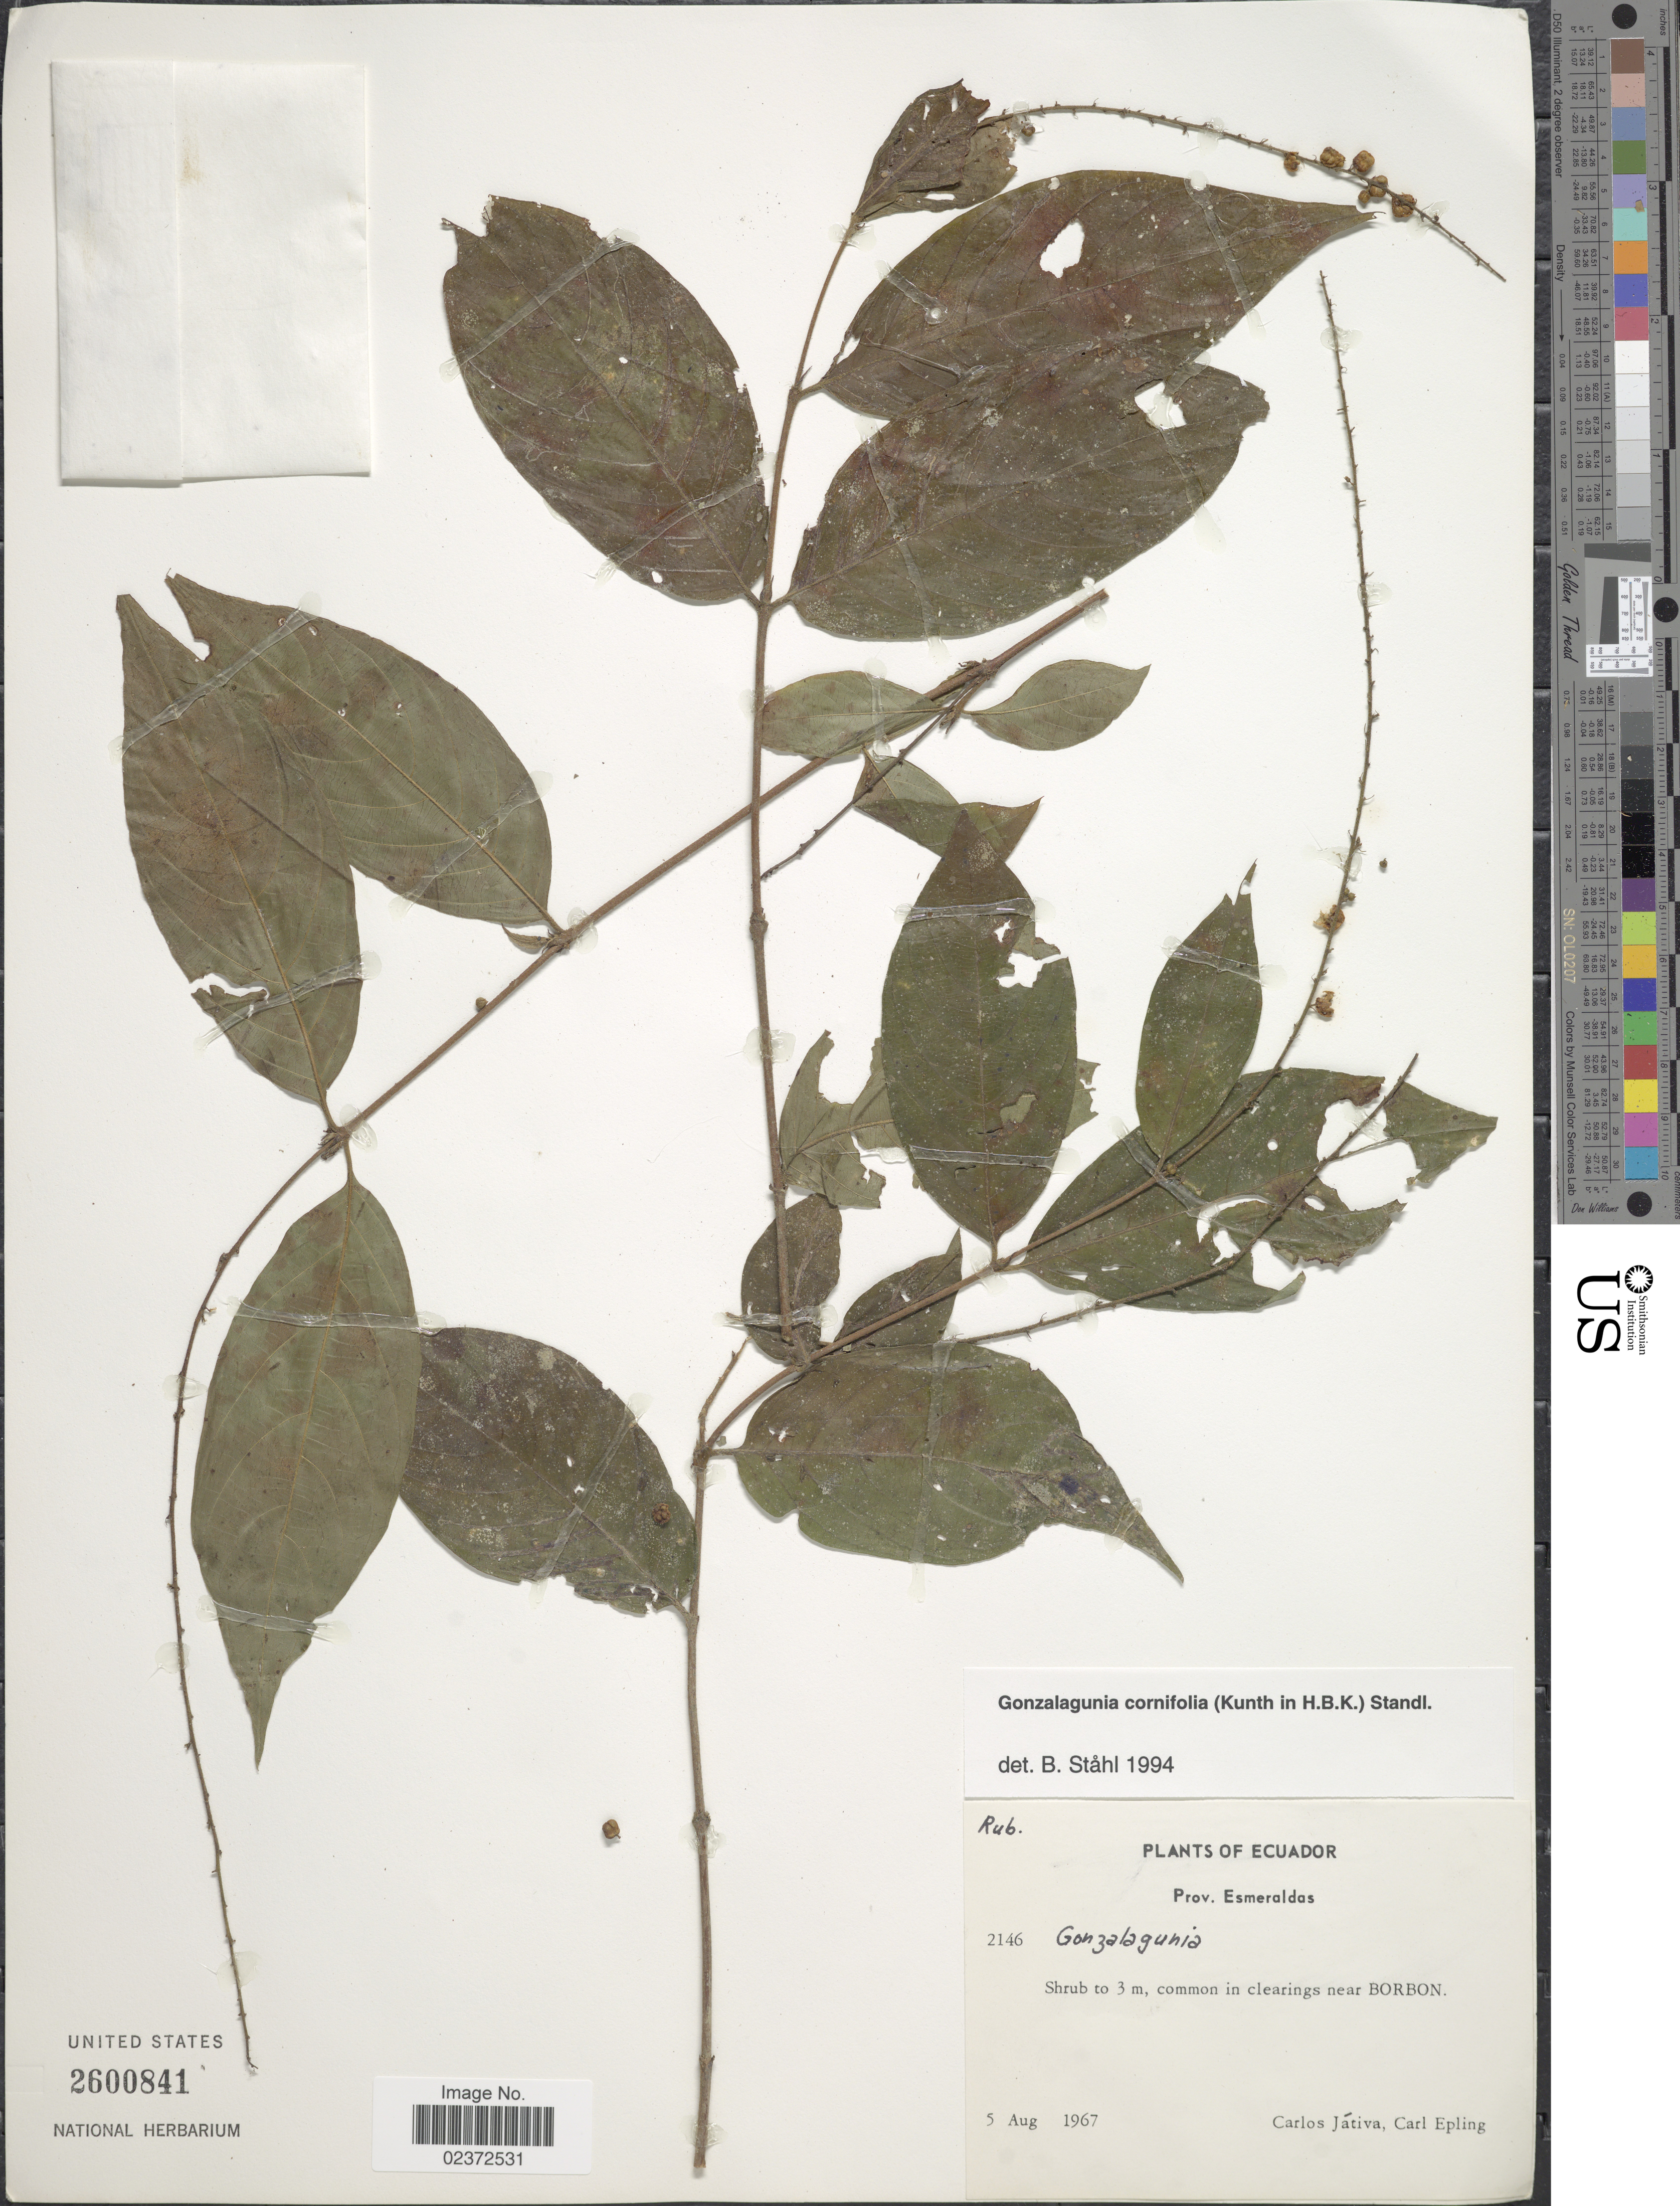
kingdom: Plantae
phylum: Tracheophyta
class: Magnoliopsida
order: Gentianales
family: Rubiaceae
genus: Gonzalagunia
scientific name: Gonzalagunia cornifolia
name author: (Kunth) Standl.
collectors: C. D. Játiva & C. C. Epling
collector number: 2146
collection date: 1967-08-05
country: Ecuador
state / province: Esmeraldas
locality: near Borbon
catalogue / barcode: US 2600841